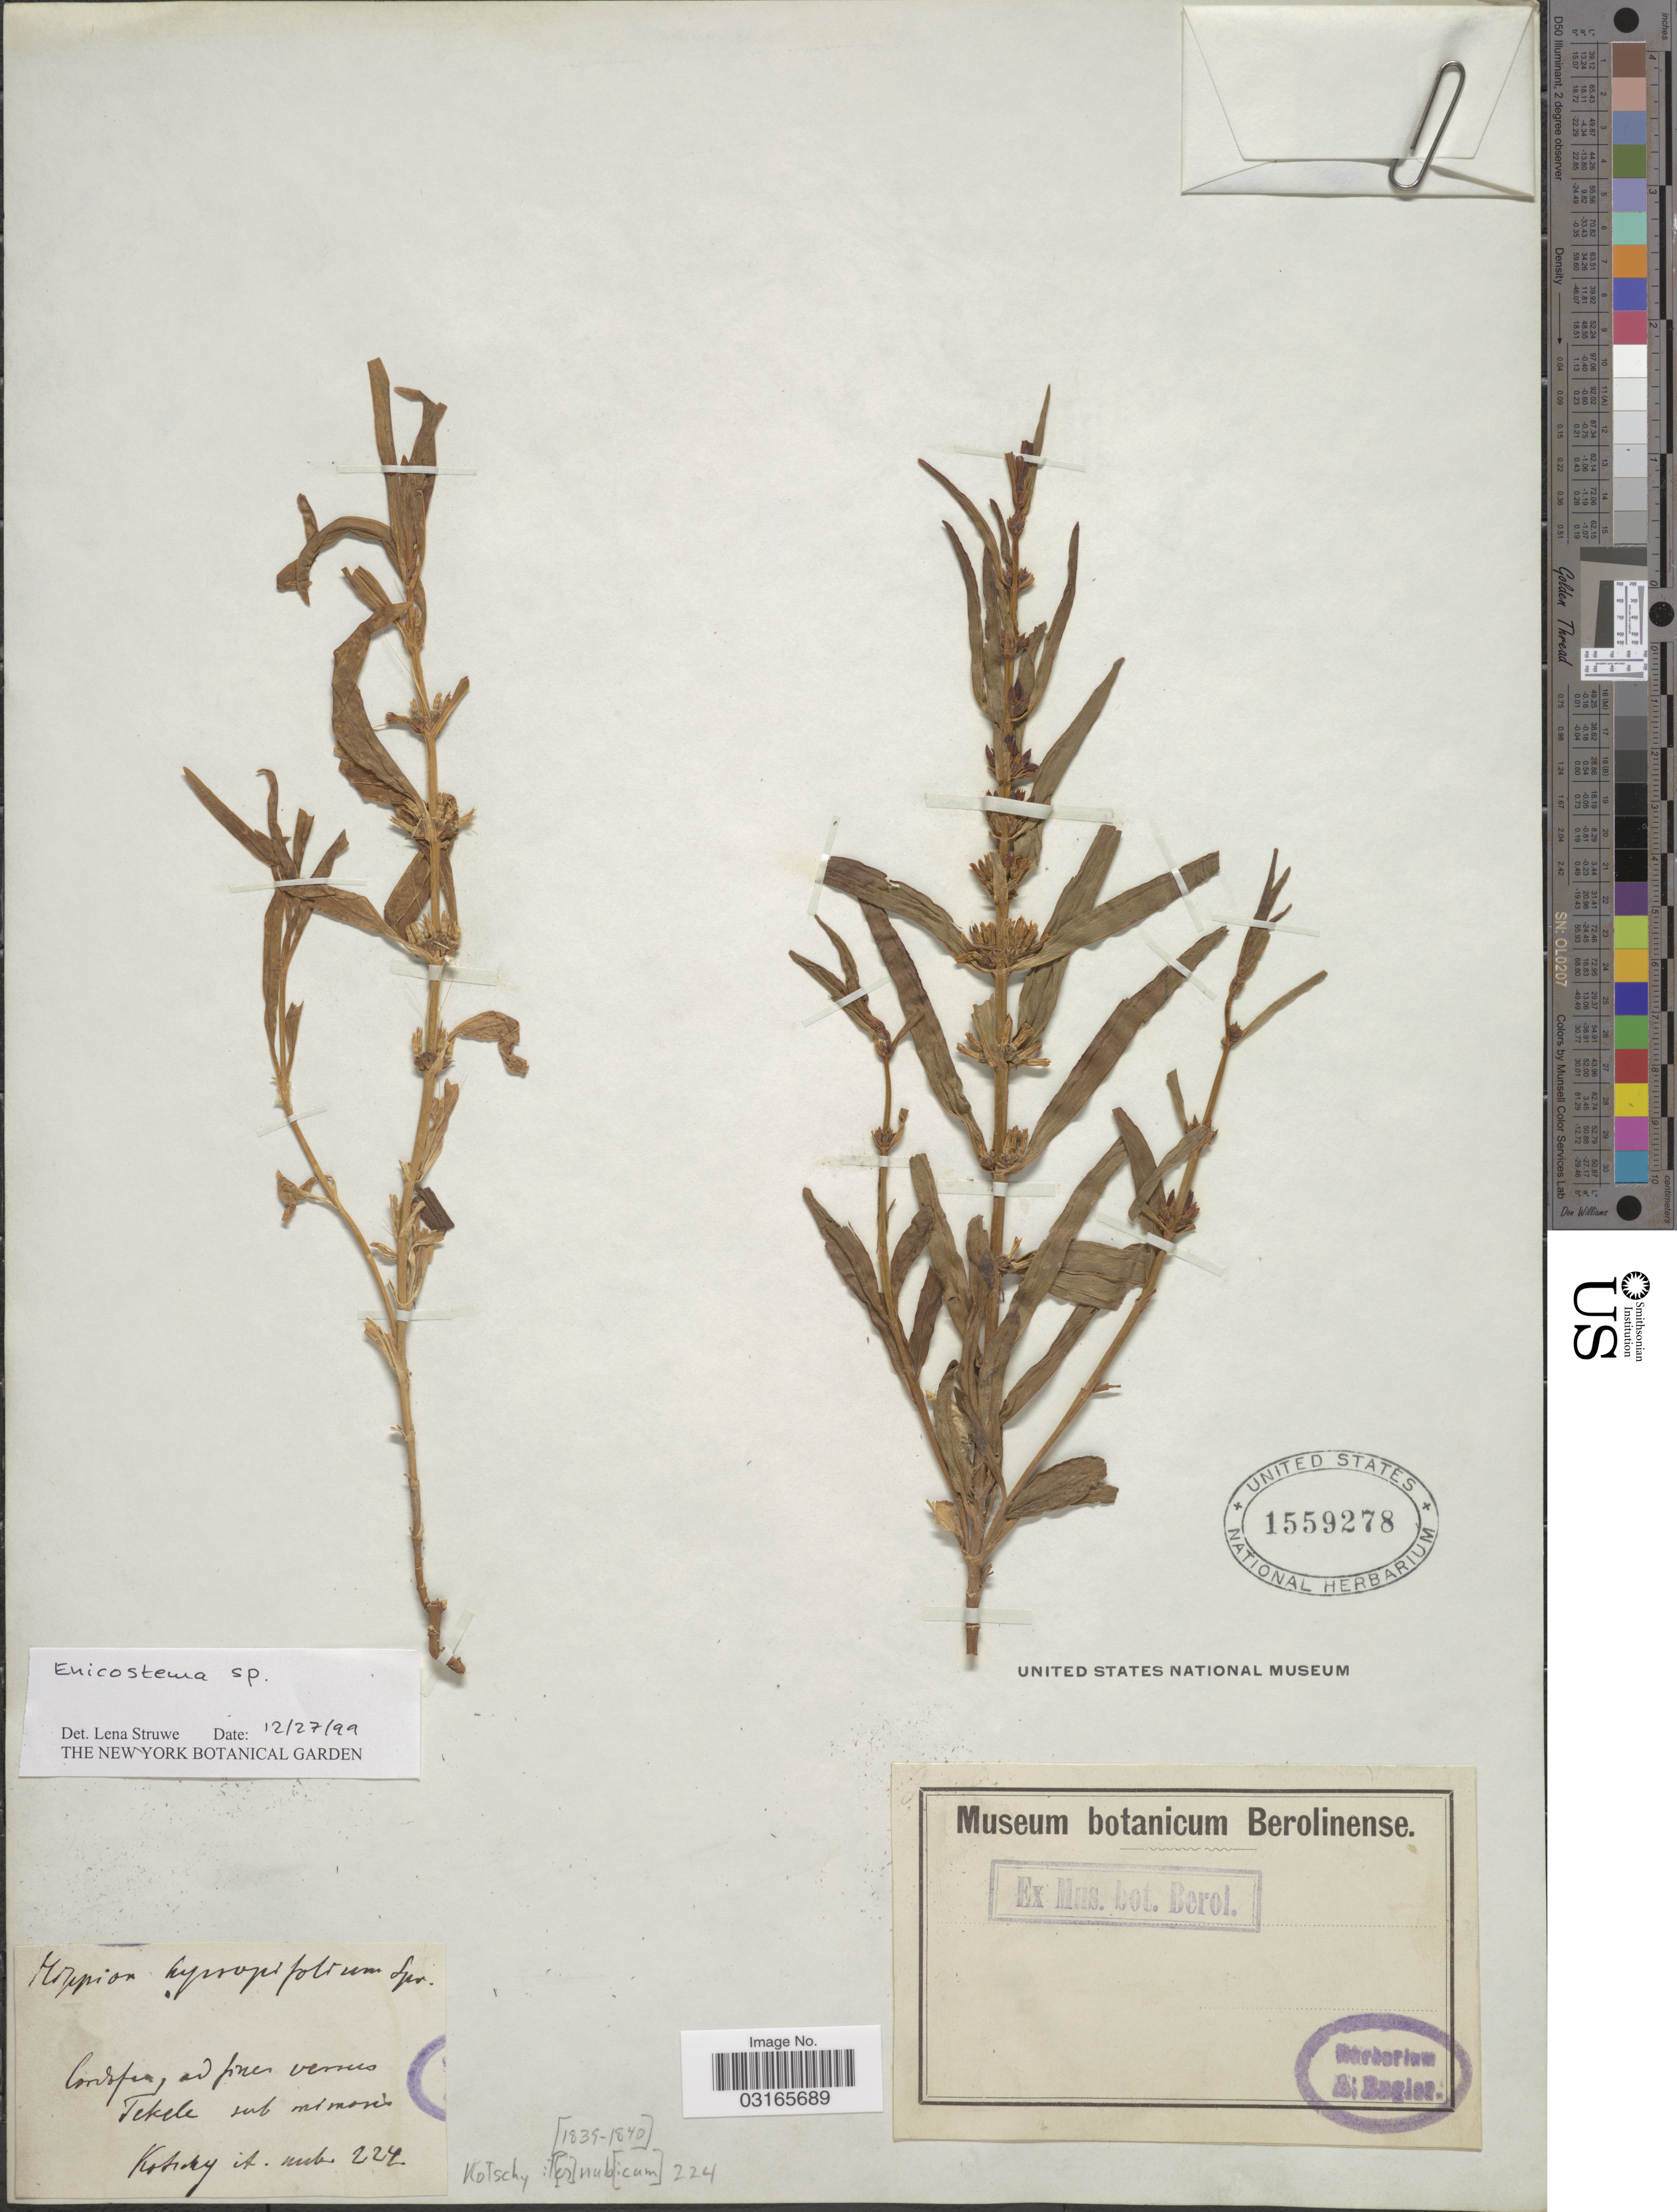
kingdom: Plantae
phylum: Tracheophyta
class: Magnoliopsida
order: Gentianales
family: Gentianaceae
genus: Enicostema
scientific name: Enicostema sp.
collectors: Kotschy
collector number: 224*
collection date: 1839/1840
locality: Condfer ad pires versus Tekele sub minomis. [interpreted]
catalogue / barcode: US 1559278